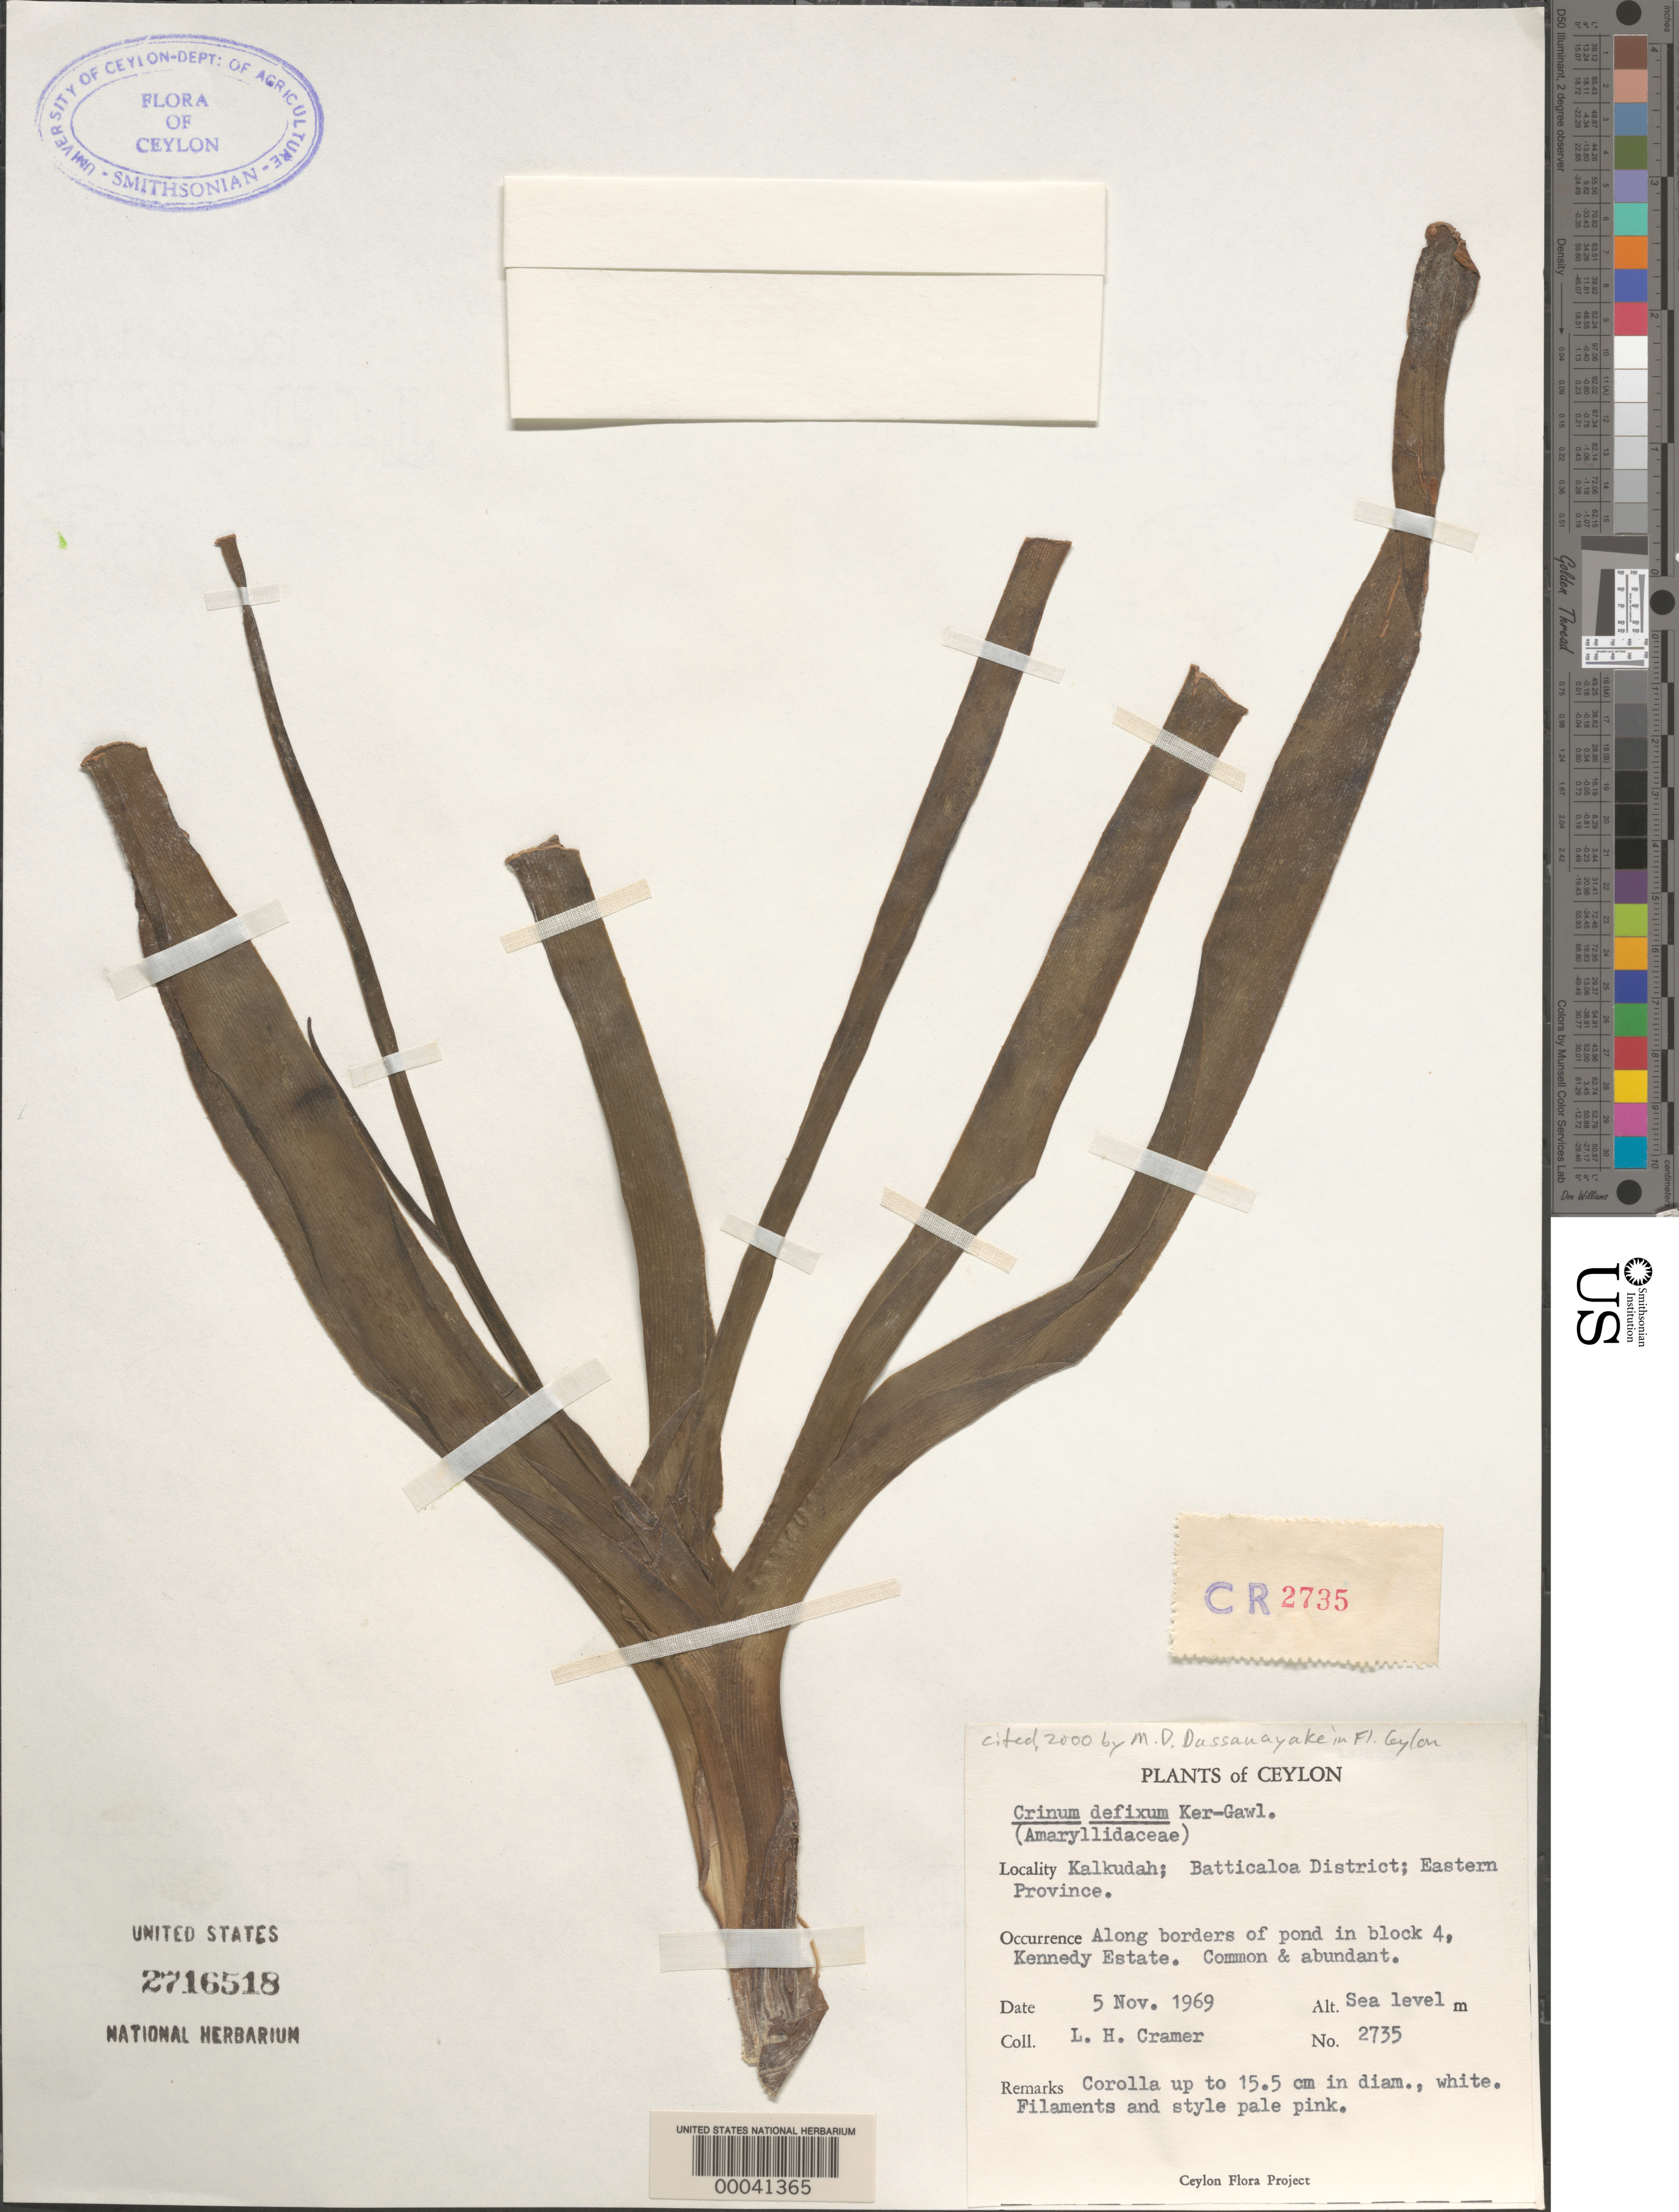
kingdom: Plantae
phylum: Tracheophyta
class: Liliopsida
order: Asparagales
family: Amaryllidaceae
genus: Crinum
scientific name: Crinum defixum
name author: Ker Gawl.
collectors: L. H. Cramer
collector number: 2735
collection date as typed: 05 Nov 1969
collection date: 1969-11-05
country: Sri Lanka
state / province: Eastern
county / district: Batticaloa Dist.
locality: Kalkudah, kennedy estate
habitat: Along borders of pond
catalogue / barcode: US 2716518